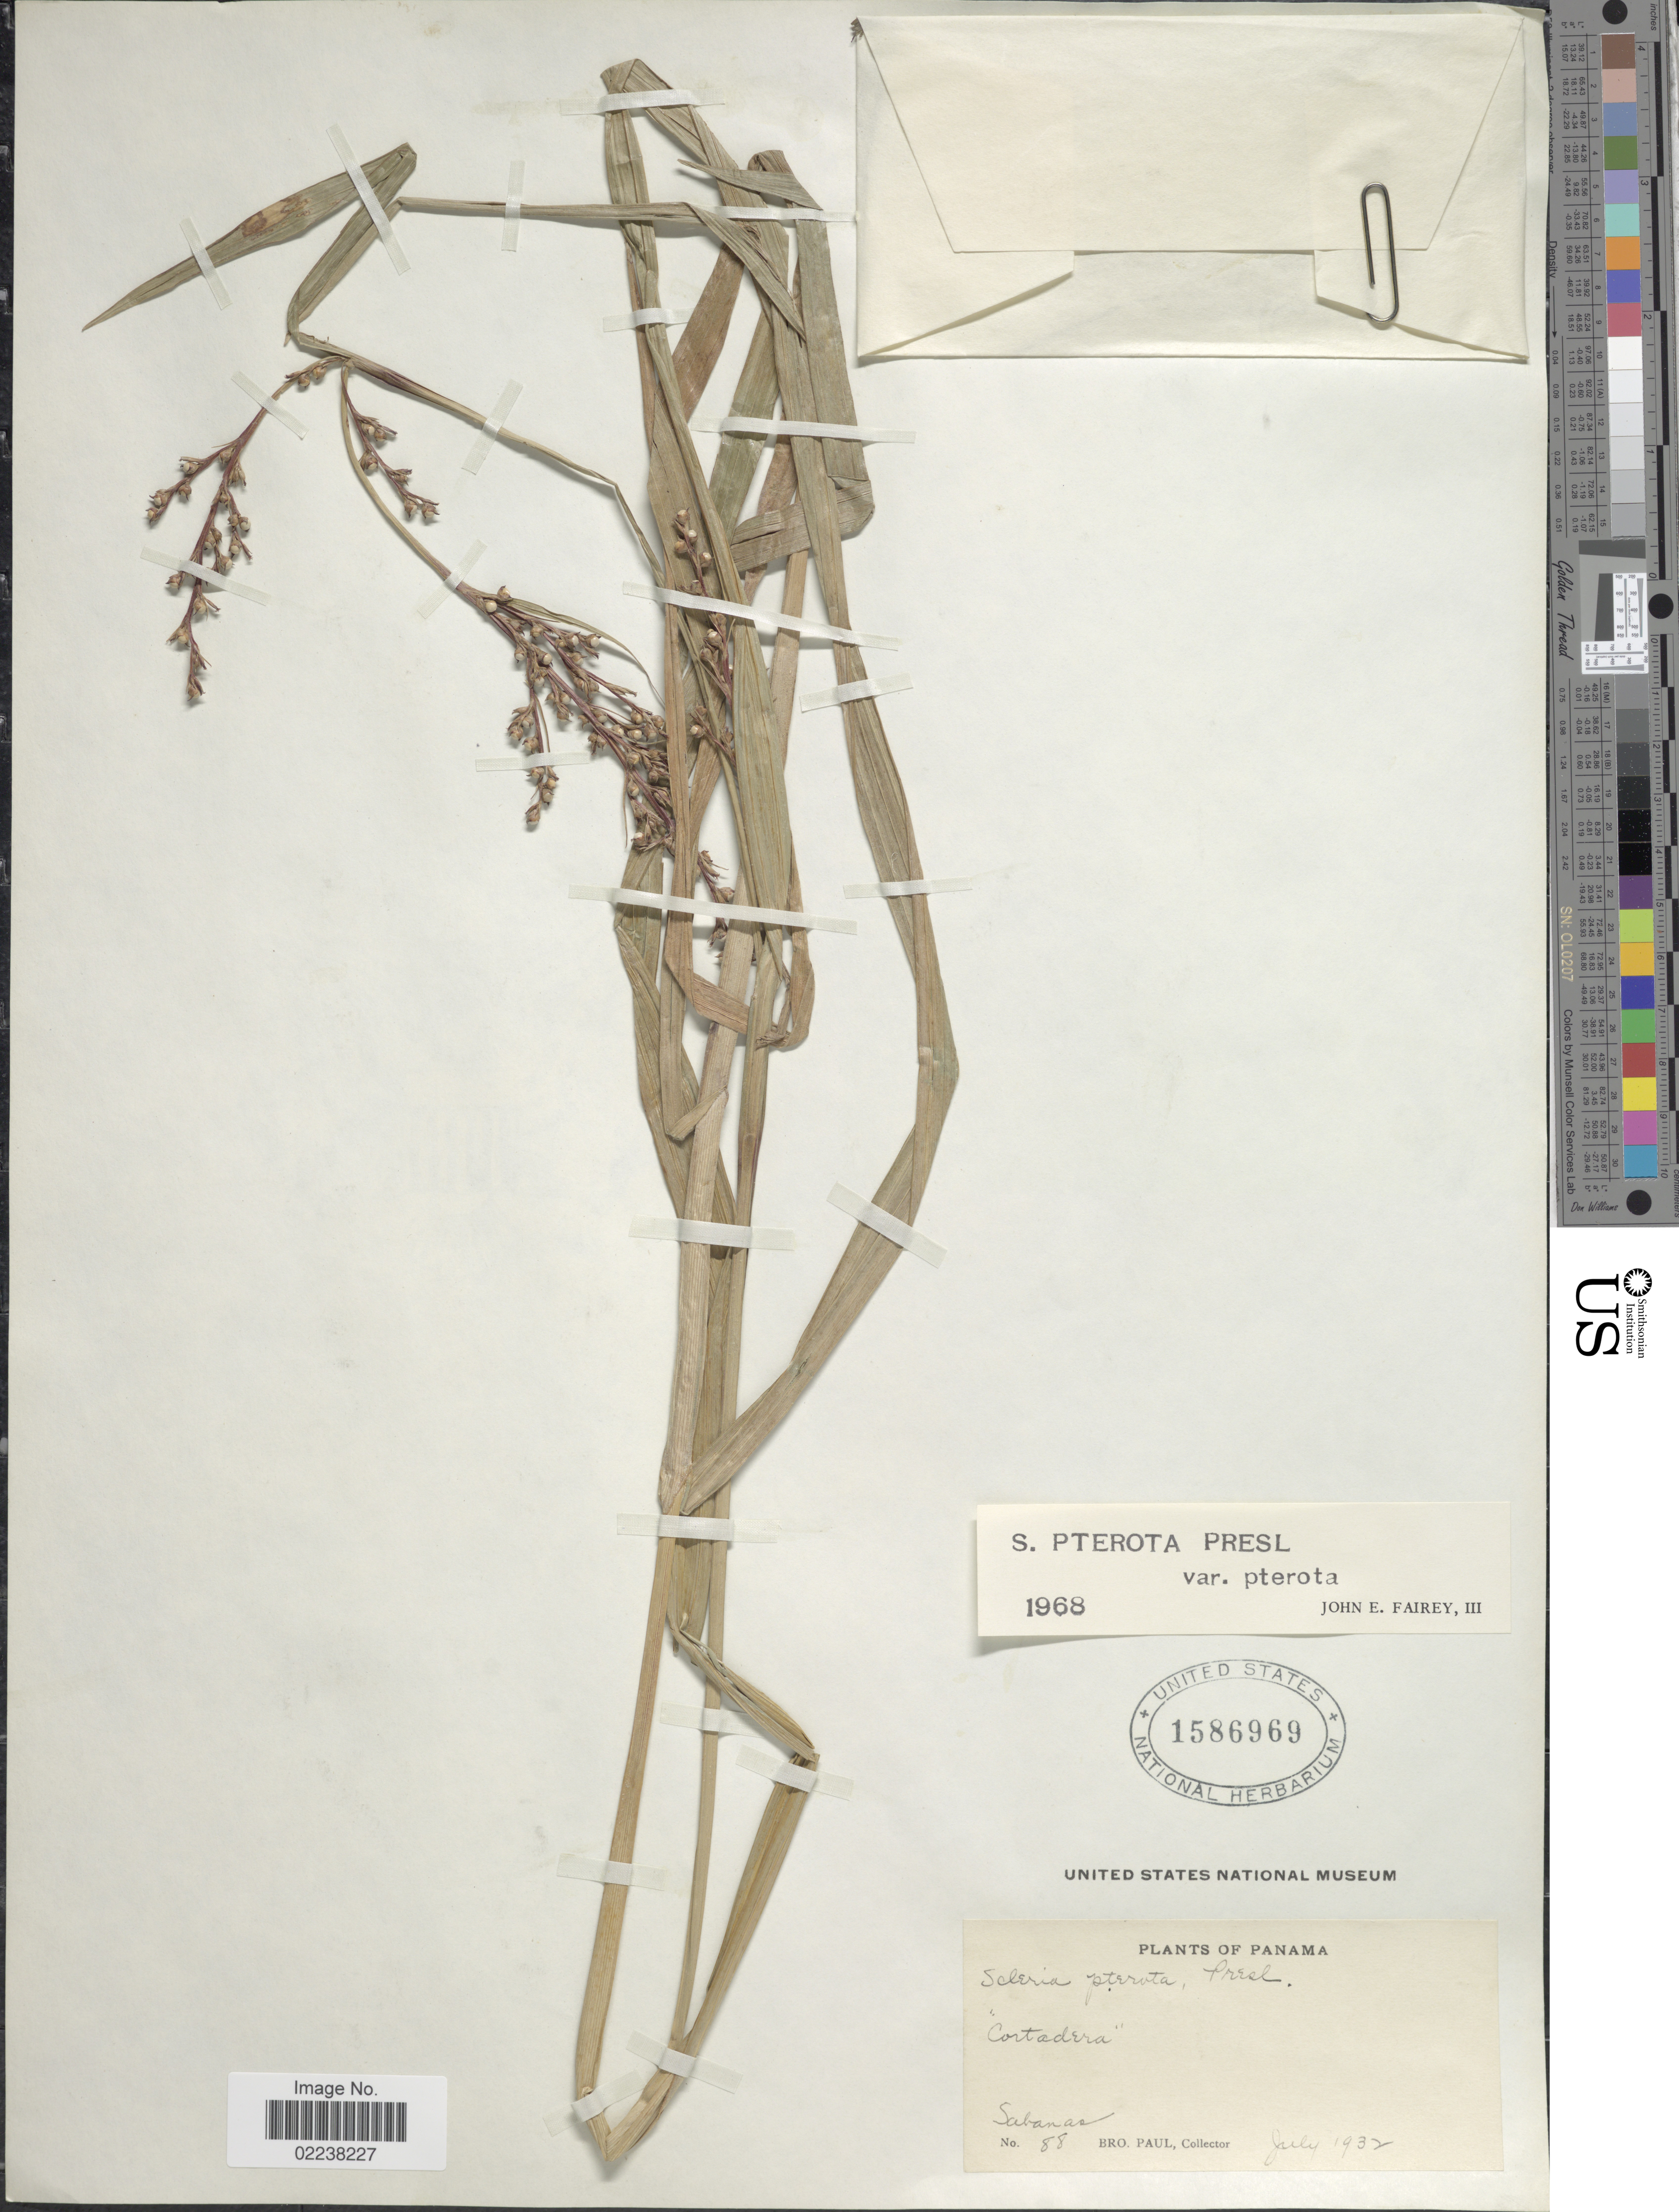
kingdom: Plantae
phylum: Tracheophyta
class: Liliopsida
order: Poales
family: Cyperaceae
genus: Scleria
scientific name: Scleria gaertneri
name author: Raddi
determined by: Strong, Mark T., (BOT), Smithsonian Institution - National Museum of Natural History (UNITED STATES)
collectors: B. Paul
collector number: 88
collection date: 1932-07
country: Panama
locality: Sabanas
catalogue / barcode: US 1586969